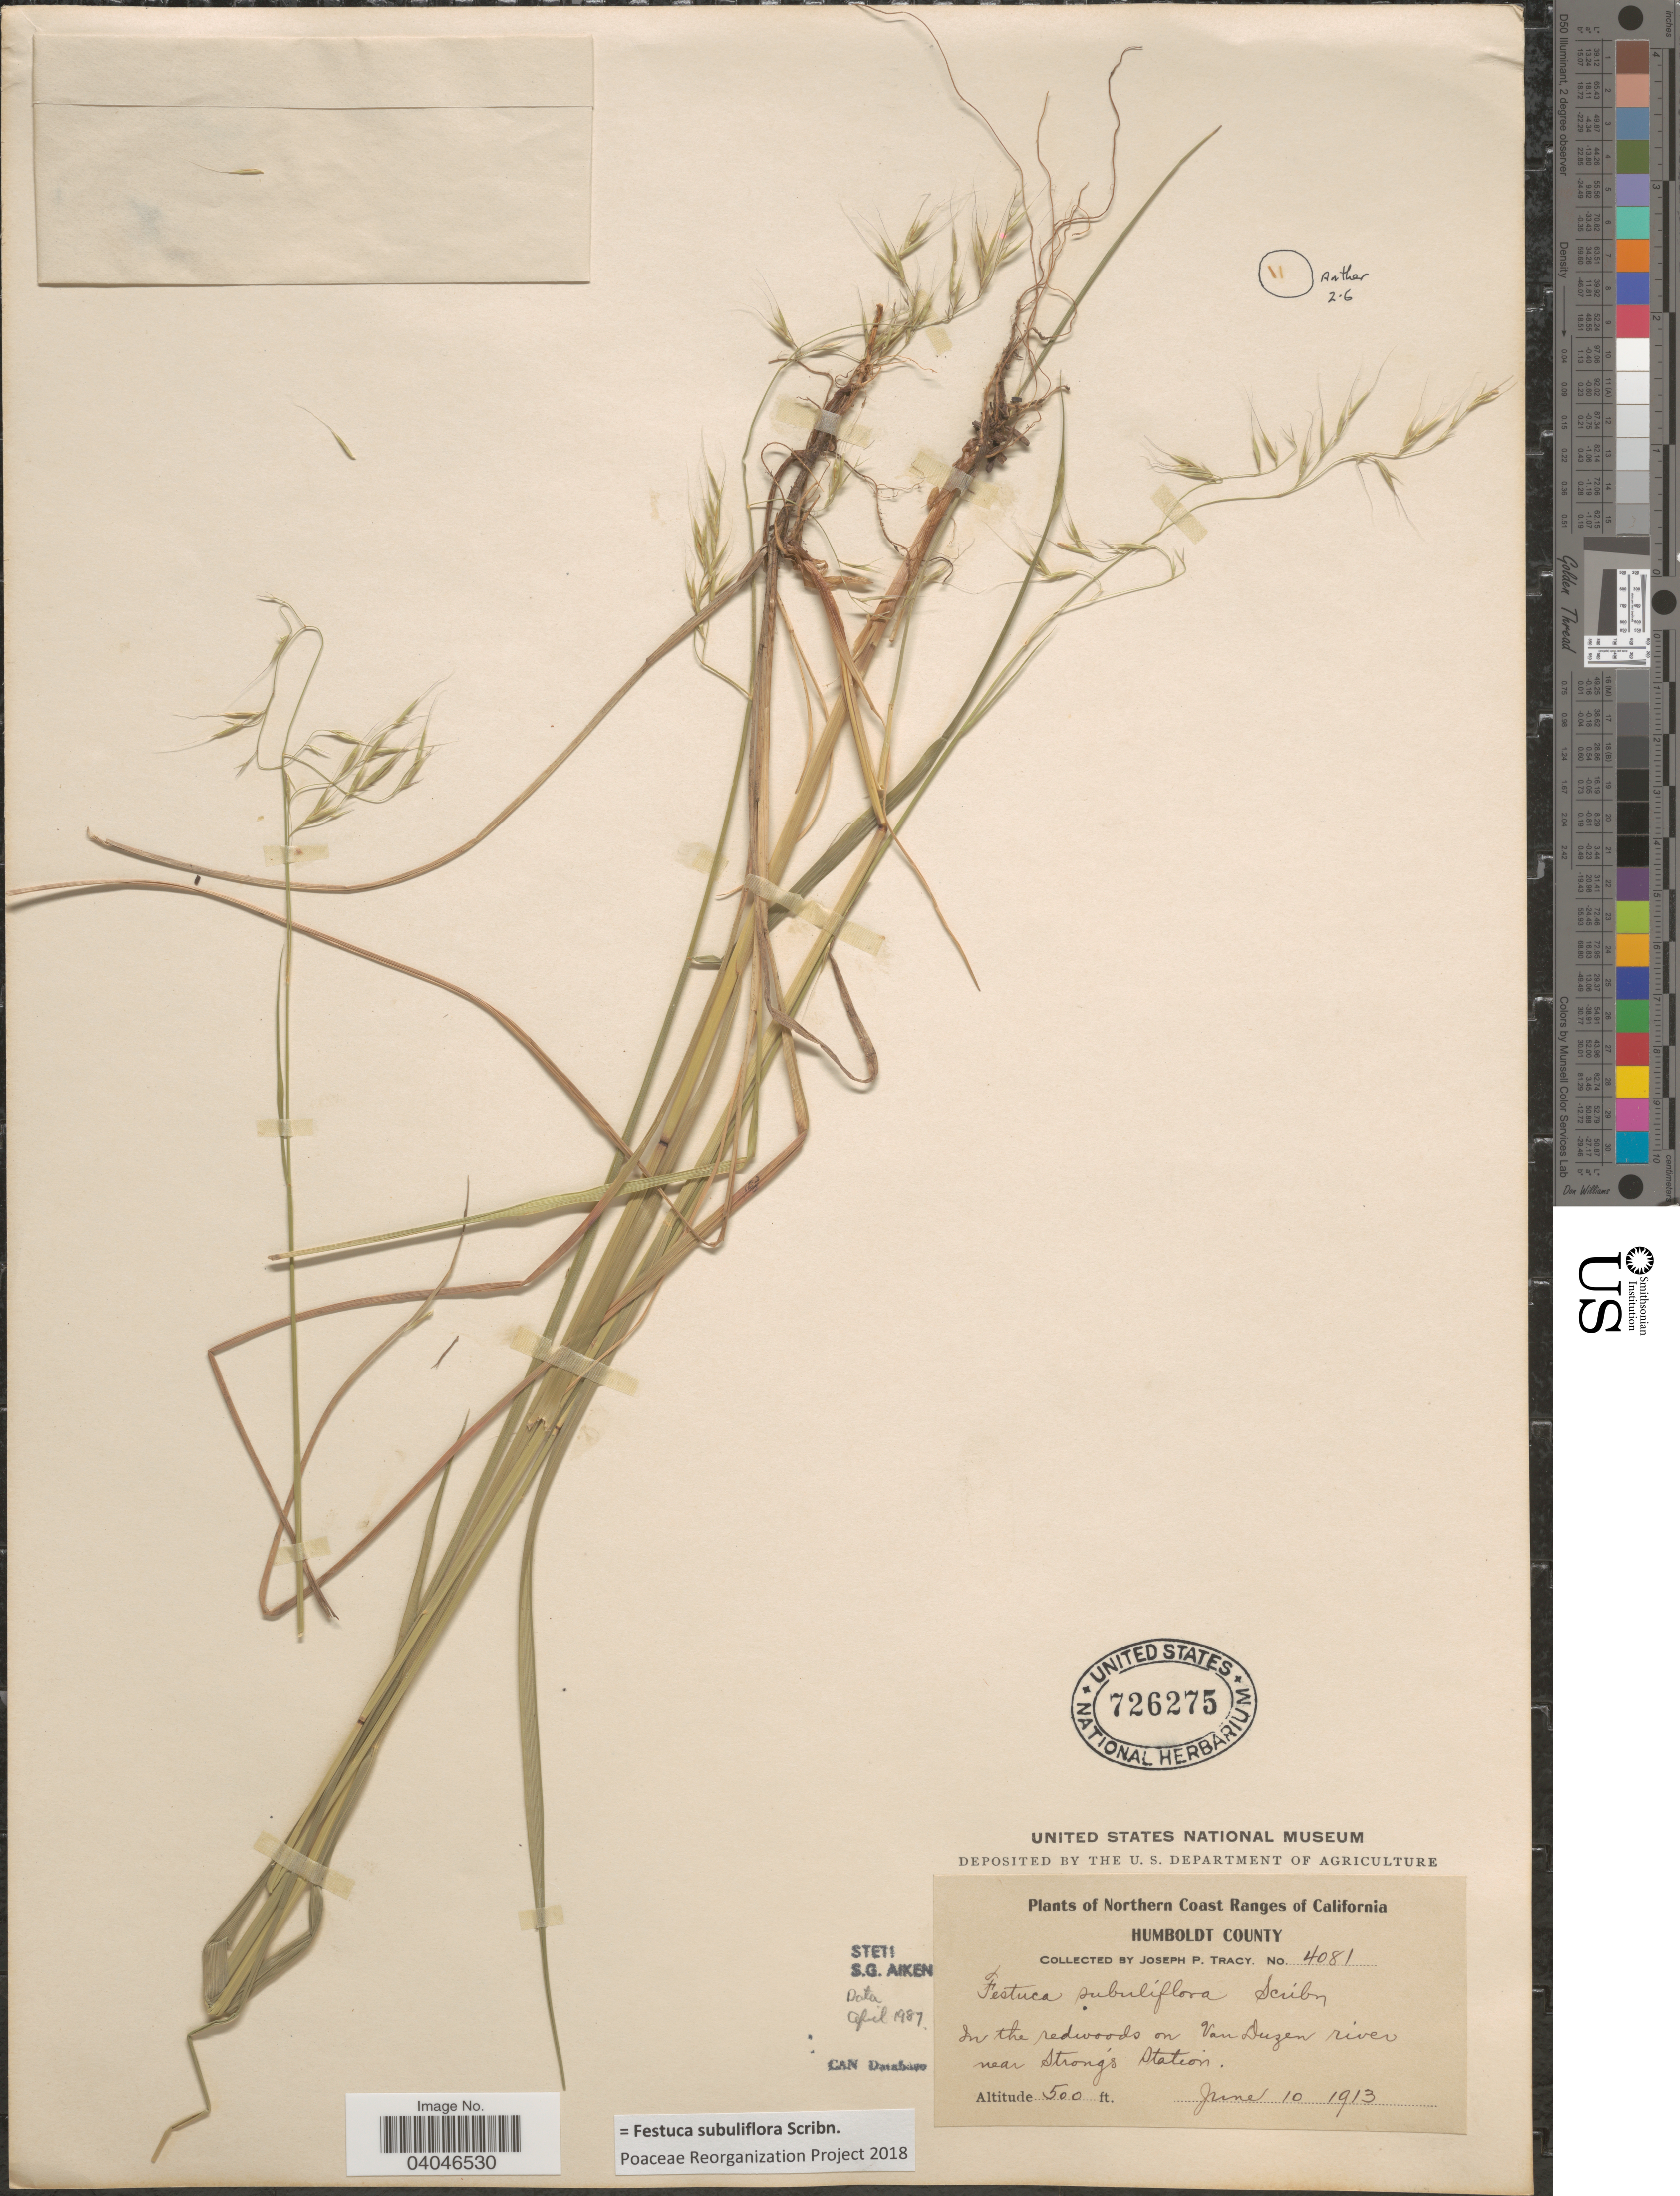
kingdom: Plantae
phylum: Tracheophyta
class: Liliopsida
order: Poales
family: Poaceae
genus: Festuca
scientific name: Festuca subuliflora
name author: Scribn.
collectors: J. Tracy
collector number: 4081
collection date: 1913-06-10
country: United States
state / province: California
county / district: Humboldt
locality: Northern Coast Ranges of California. Humboldt County. In the redwoods on Van Duzen river, near Strong's Station.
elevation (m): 152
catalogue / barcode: US 726275